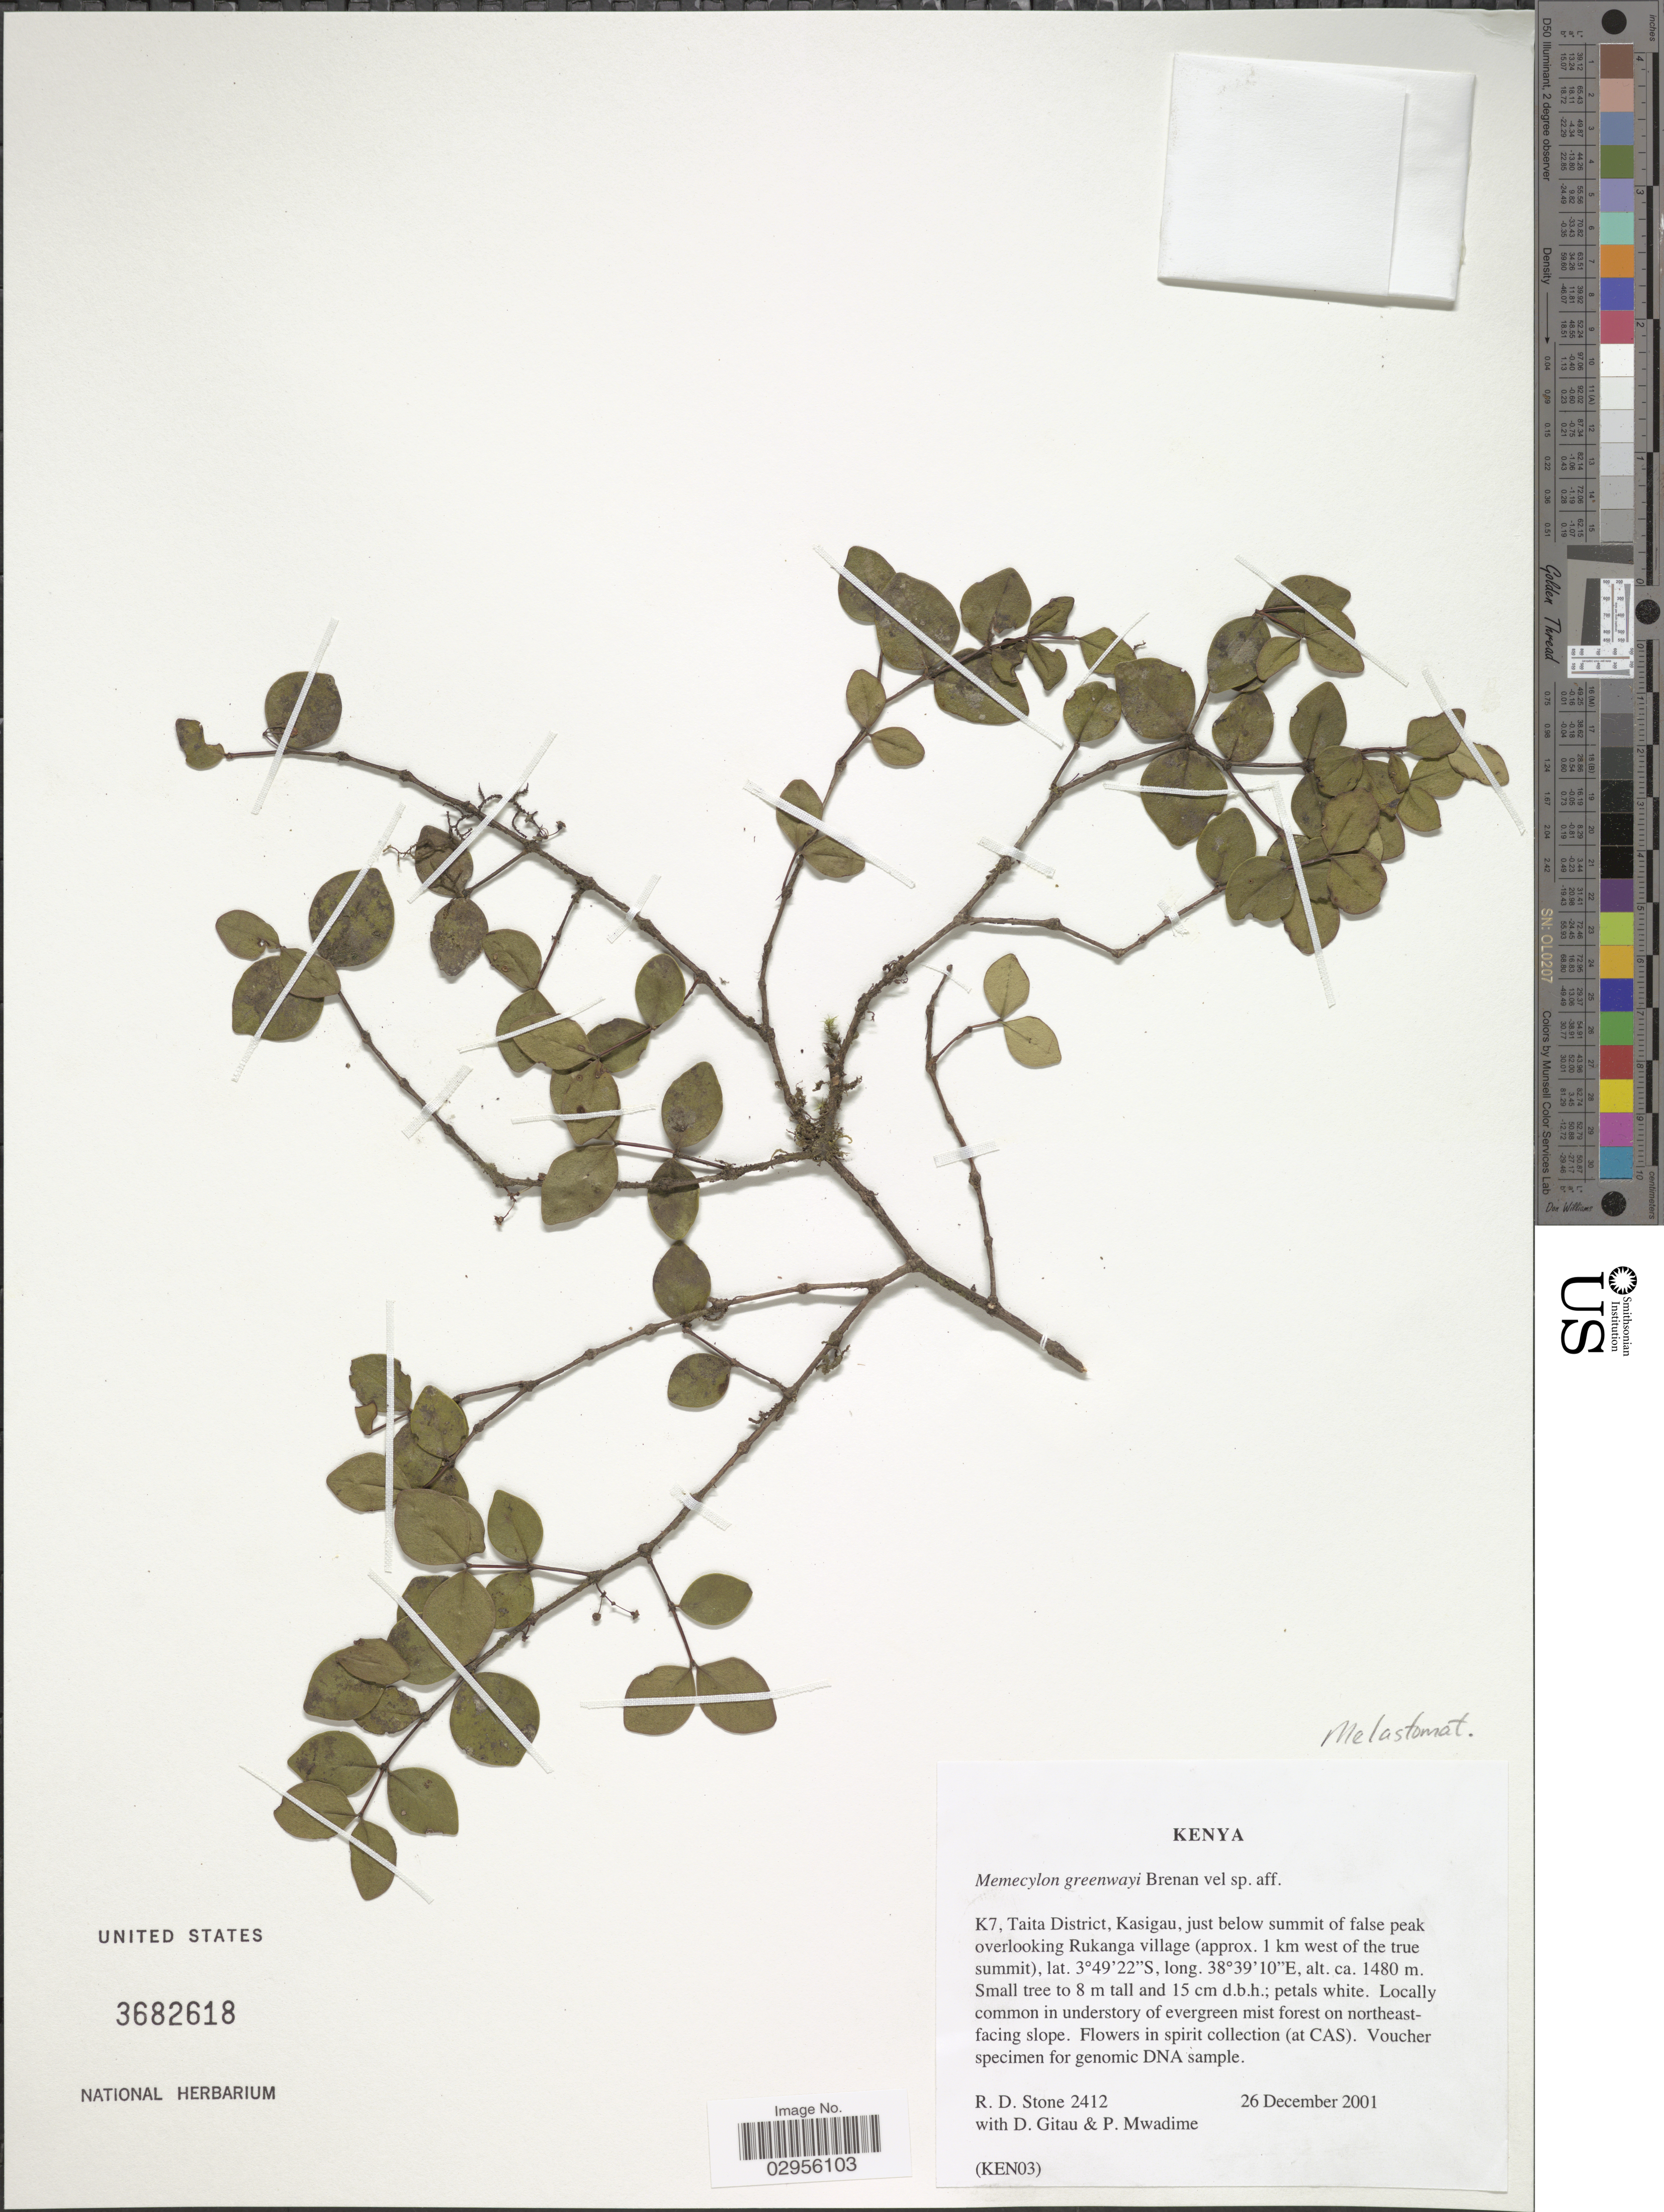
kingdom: Plantae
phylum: Tracheophyta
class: Magnoliopsida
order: Myrtales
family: Melastomataceae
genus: Memecylon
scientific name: Memecylon greenwayi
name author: Brenan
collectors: R. D. Stone, D. Gitau & P. Mwadime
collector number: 2412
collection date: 2001-12-26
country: Kenya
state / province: Taita Taveta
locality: K7, Taita District, Kasigau, just below summit of false peak overlooking Rukanga village (approx. 1 km west of the true summit).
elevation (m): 1480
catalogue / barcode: US 3682618